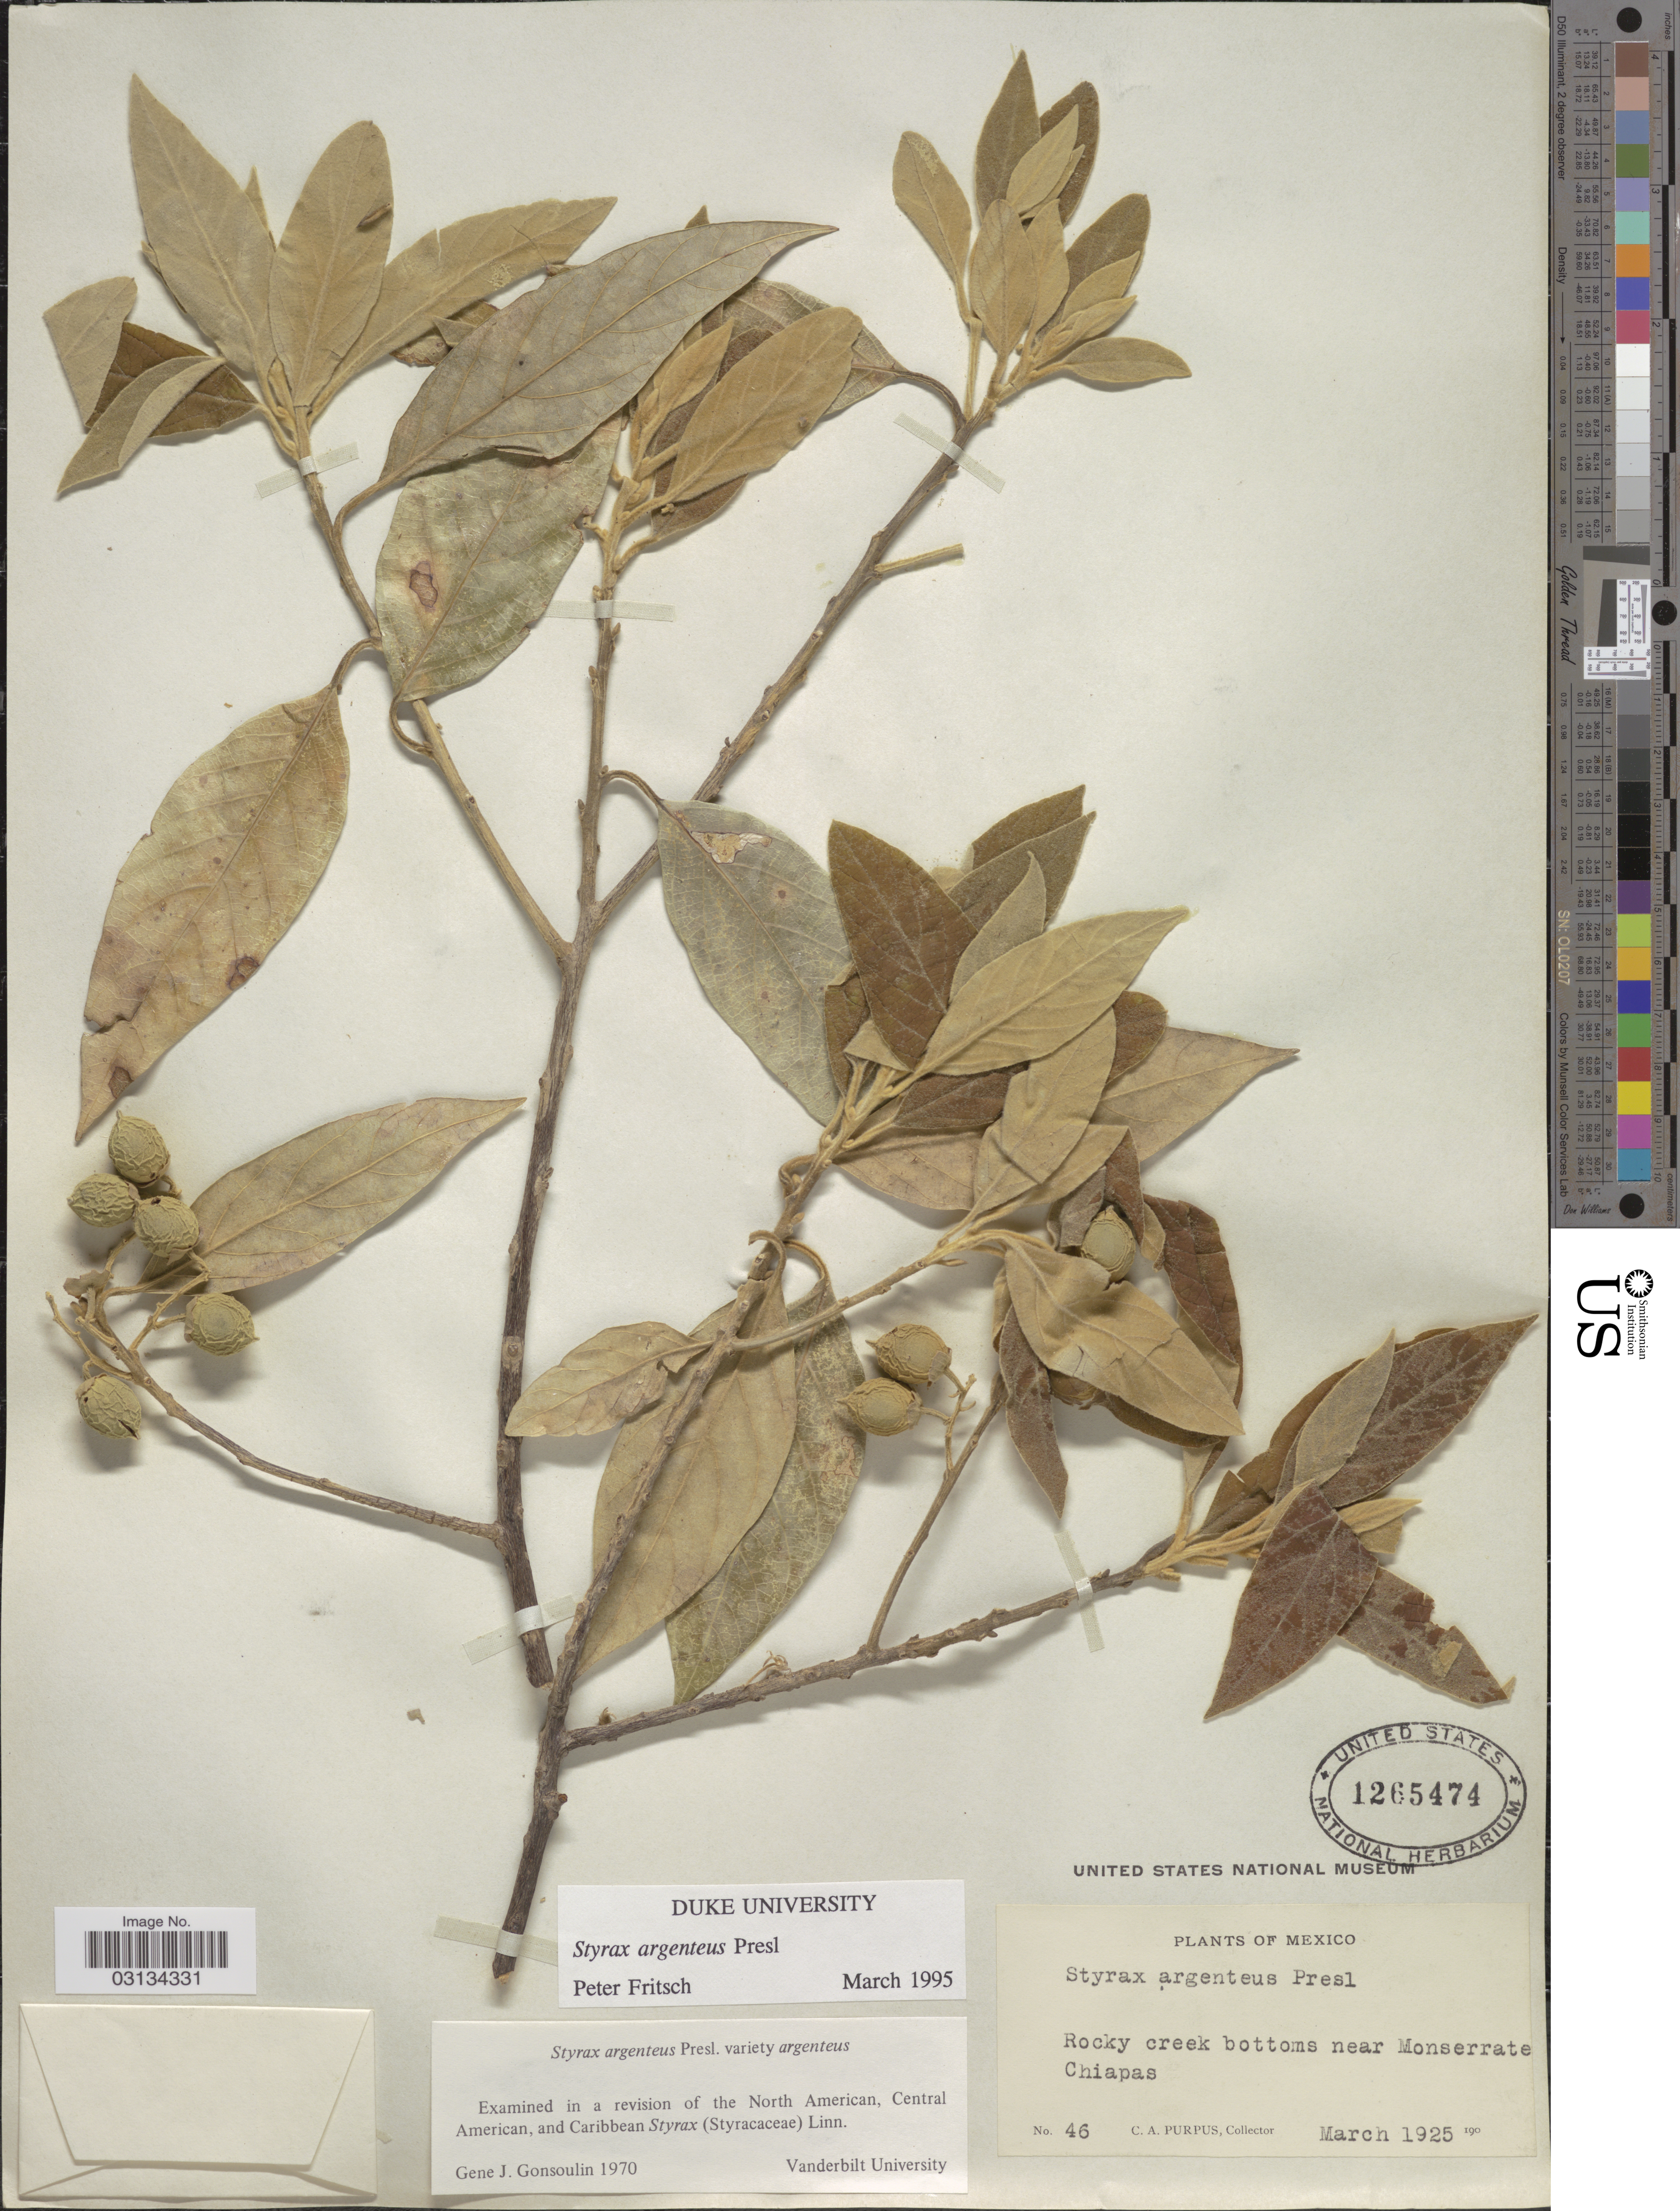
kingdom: Plantae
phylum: Tracheophyta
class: Magnoliopsida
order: Ericales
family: Styracaceae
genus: Styrax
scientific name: Styrax argenteus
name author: C. Presl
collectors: C. A. Purpus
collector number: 46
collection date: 1925-03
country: Mexico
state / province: Chiapas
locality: Rocky creek bottoms near Monserrate Chiapas.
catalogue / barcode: US 1265474